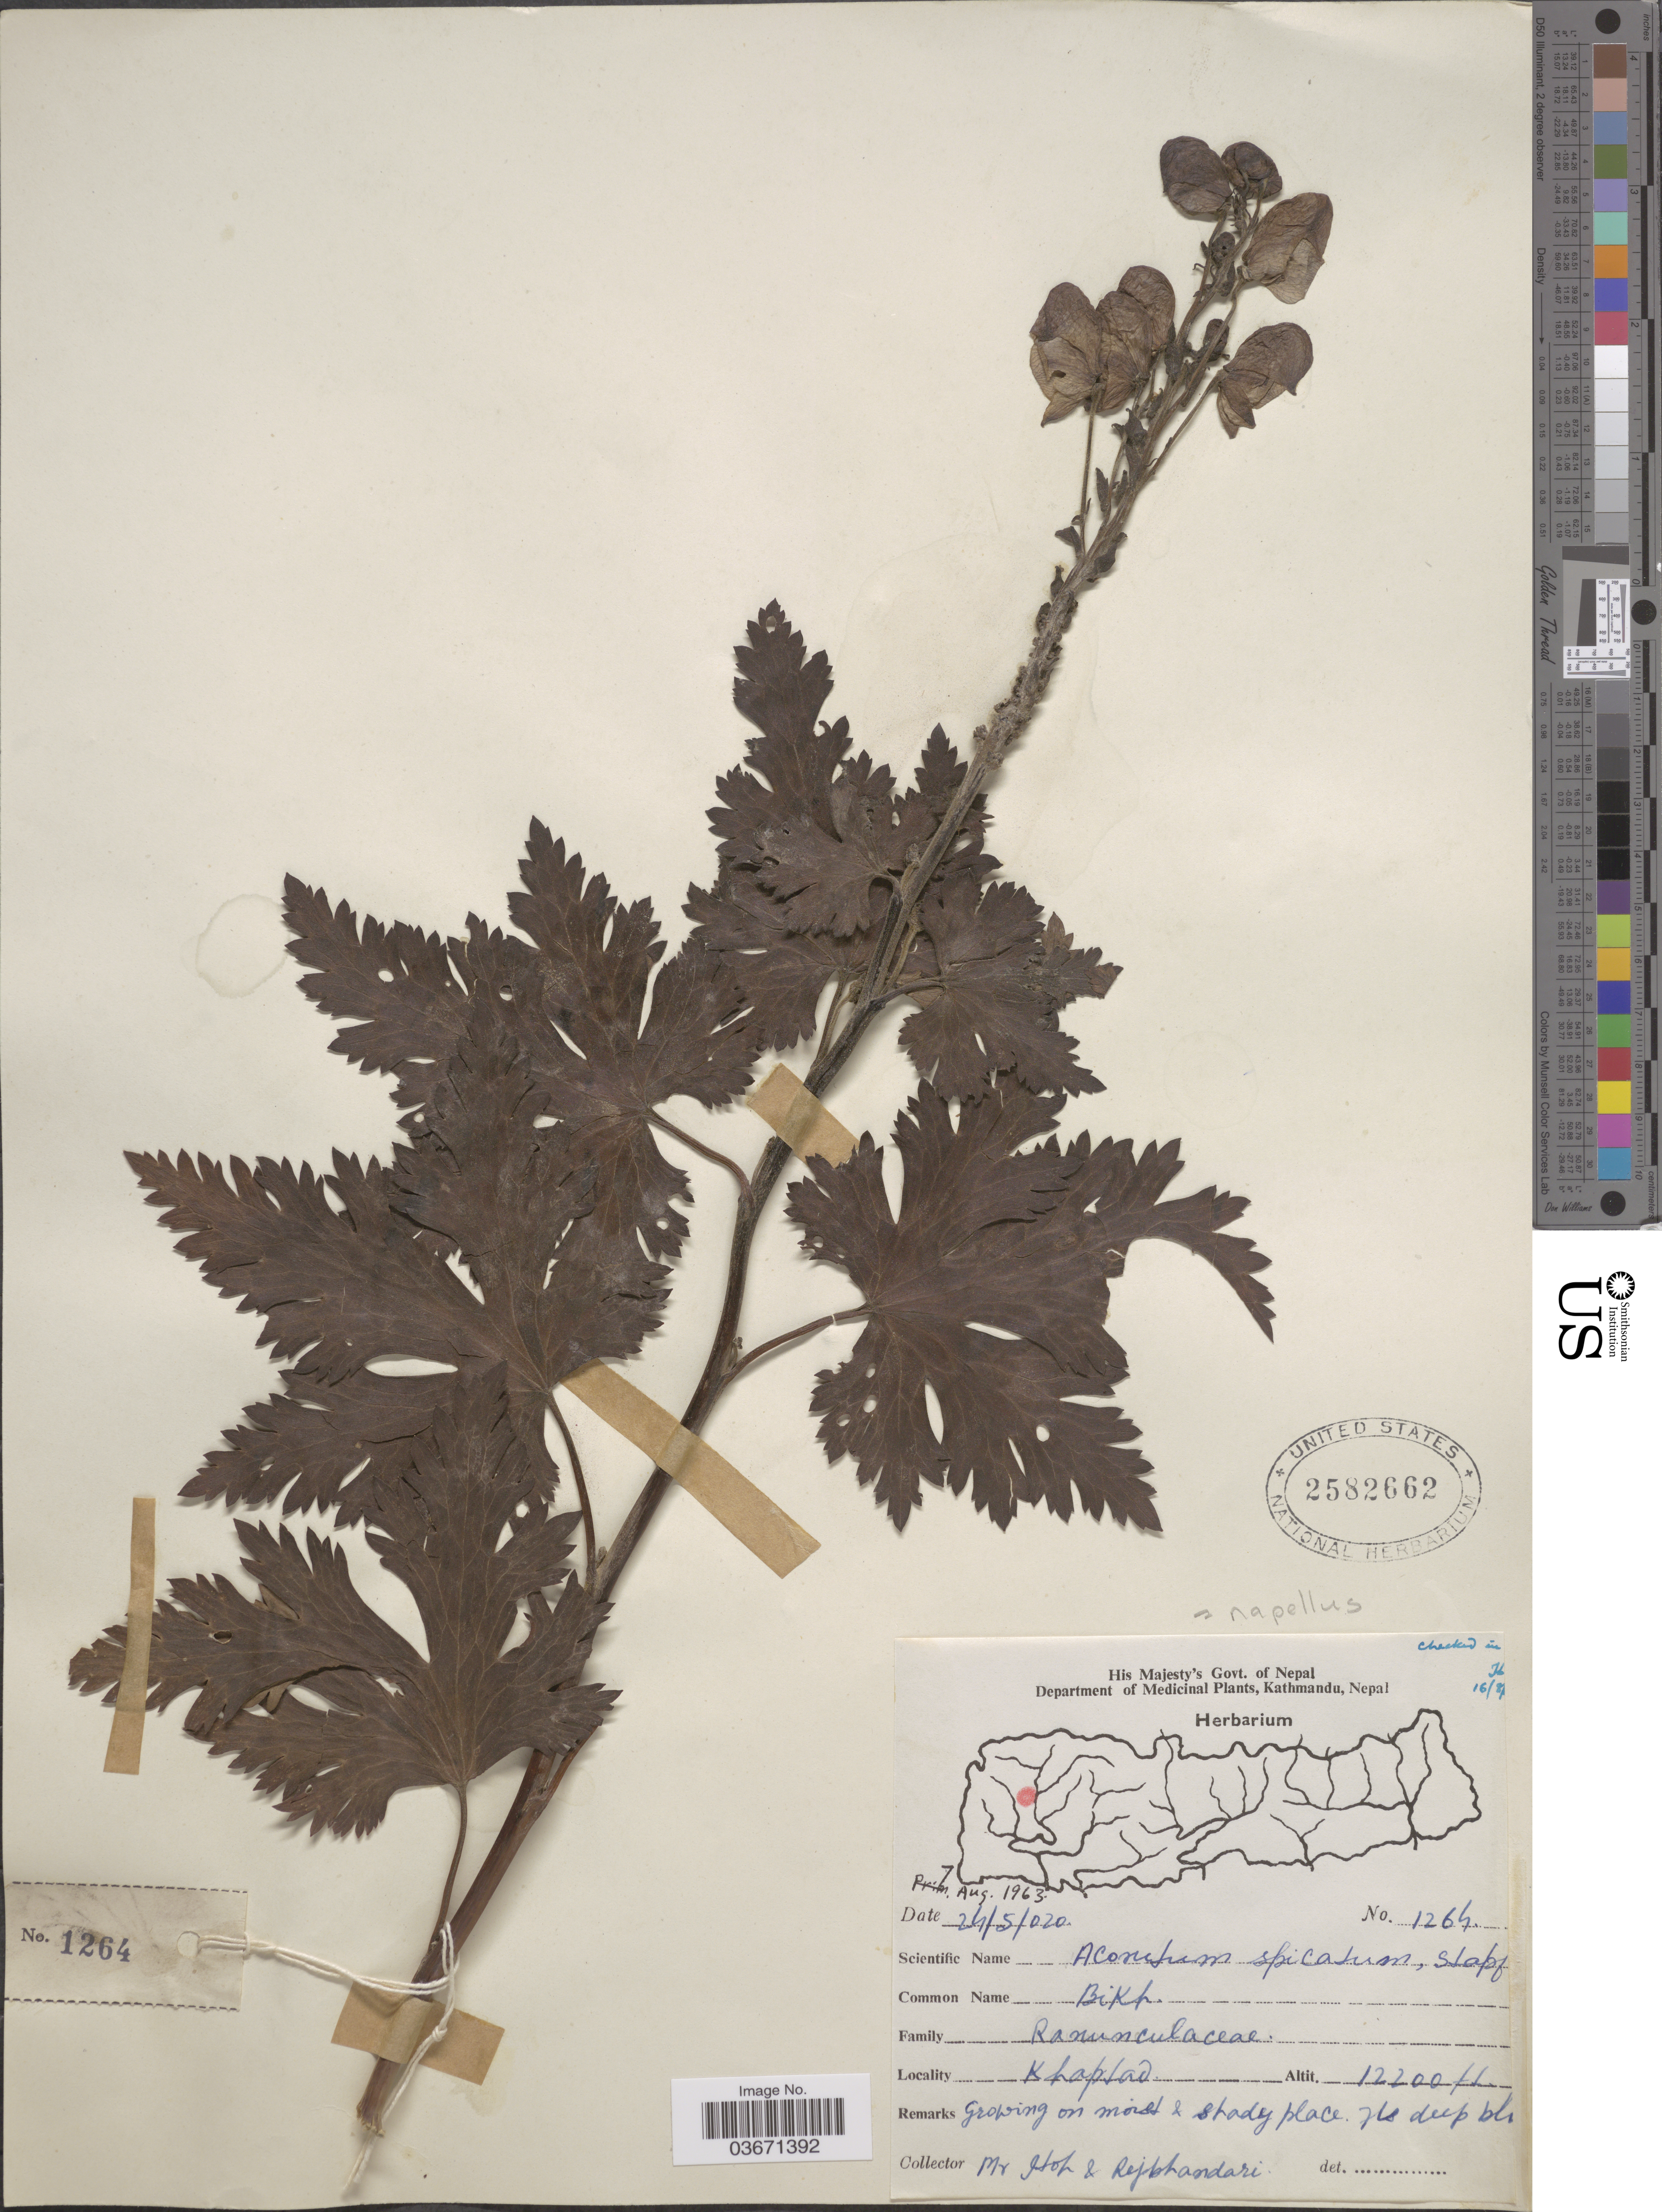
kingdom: Plantae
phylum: Tracheophyta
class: Magnoliopsida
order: Ranunculales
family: Ranunculaceae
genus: Aconitum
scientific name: Aconitum spicatum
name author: (Brühl) Stapf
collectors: M. Itoh & Rajbhandari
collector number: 1264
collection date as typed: Transcribed d/m/y: 24/5/20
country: Nepal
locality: Khaplad.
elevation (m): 3719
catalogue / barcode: US 2582662